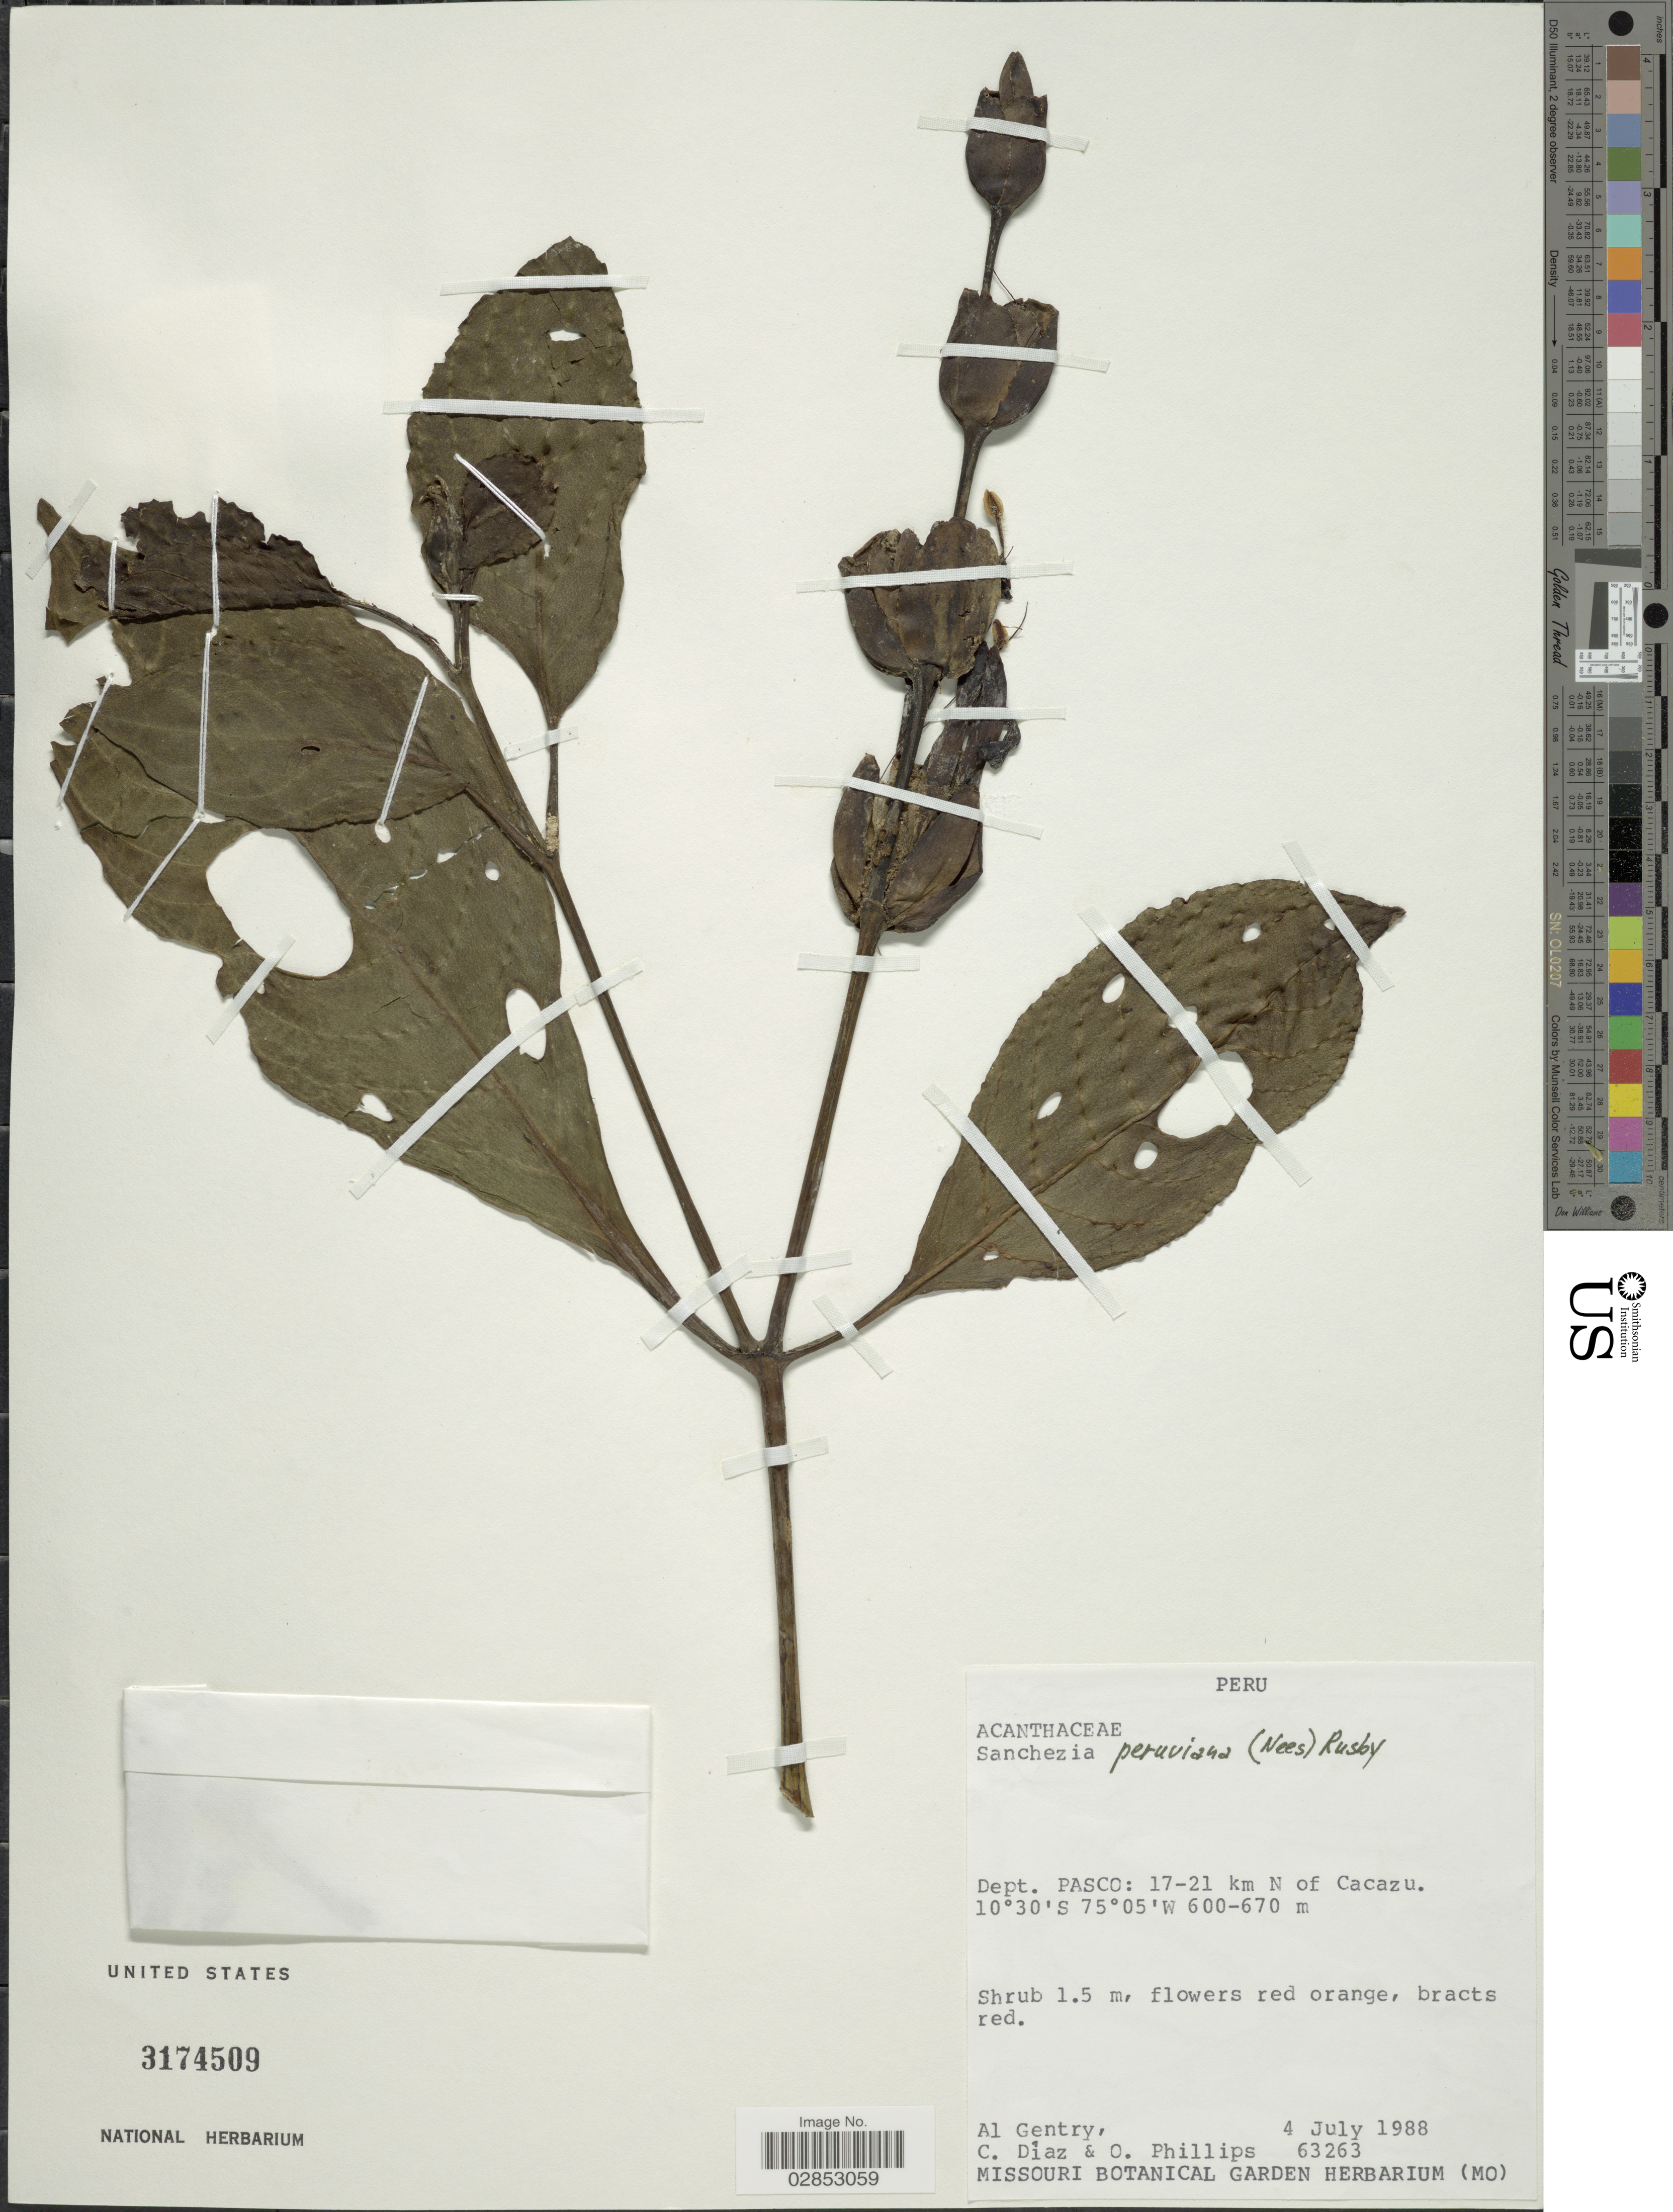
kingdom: Plantae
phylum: Tracheophyta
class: Magnoliopsida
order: Lamiales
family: Acanthaceae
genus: Sanchezia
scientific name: Sanchezia rubriflora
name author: Leonard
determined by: Azevedo, Igor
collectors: A. H. Gentry, C. Díaz & O. Phillips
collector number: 63263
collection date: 1988-07-04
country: Peru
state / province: Pasco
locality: Dept. Pasco: 17-21 km N of Cacazu.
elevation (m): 600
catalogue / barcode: US 3174509